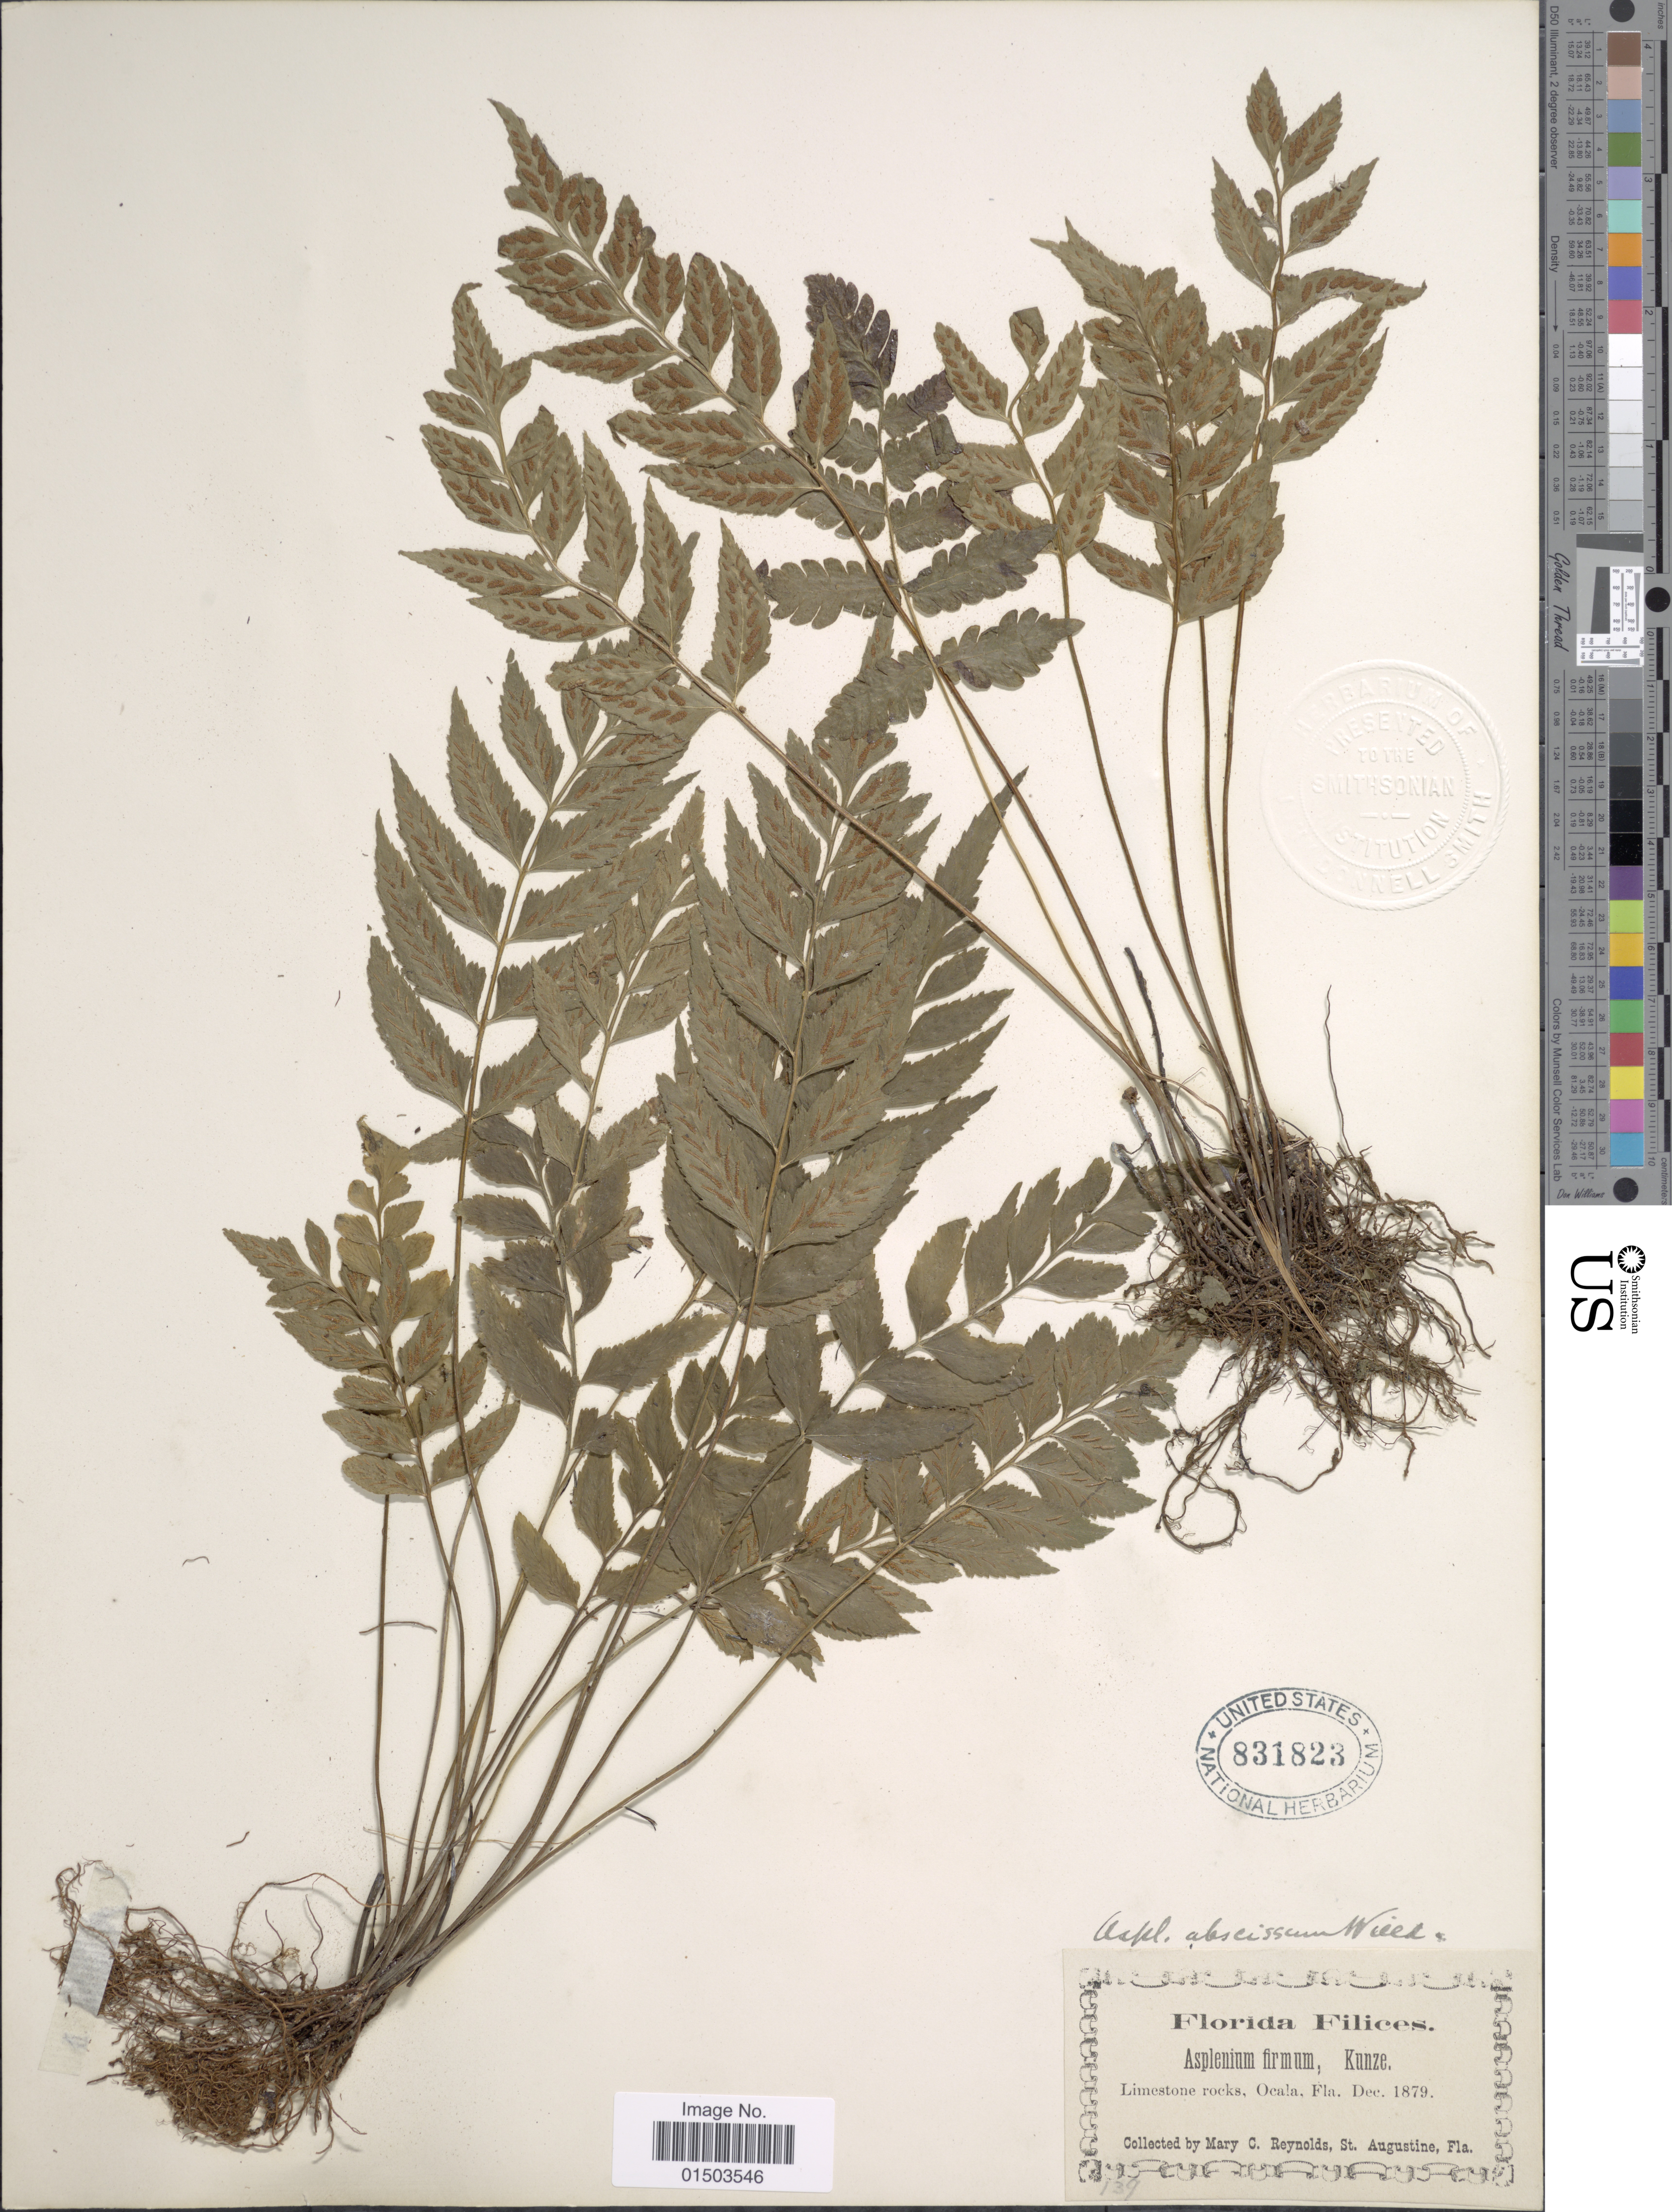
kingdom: Plantae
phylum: Tracheophyta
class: Polypodiopsida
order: Polypodiales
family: Aspleniaceae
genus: Asplenium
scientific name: Asplenium abscissum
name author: Willd.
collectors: M. Reynolds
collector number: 139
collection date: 1879-12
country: United States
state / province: Florida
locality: Limestone rocks, Ocala, Fla.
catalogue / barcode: US 831823